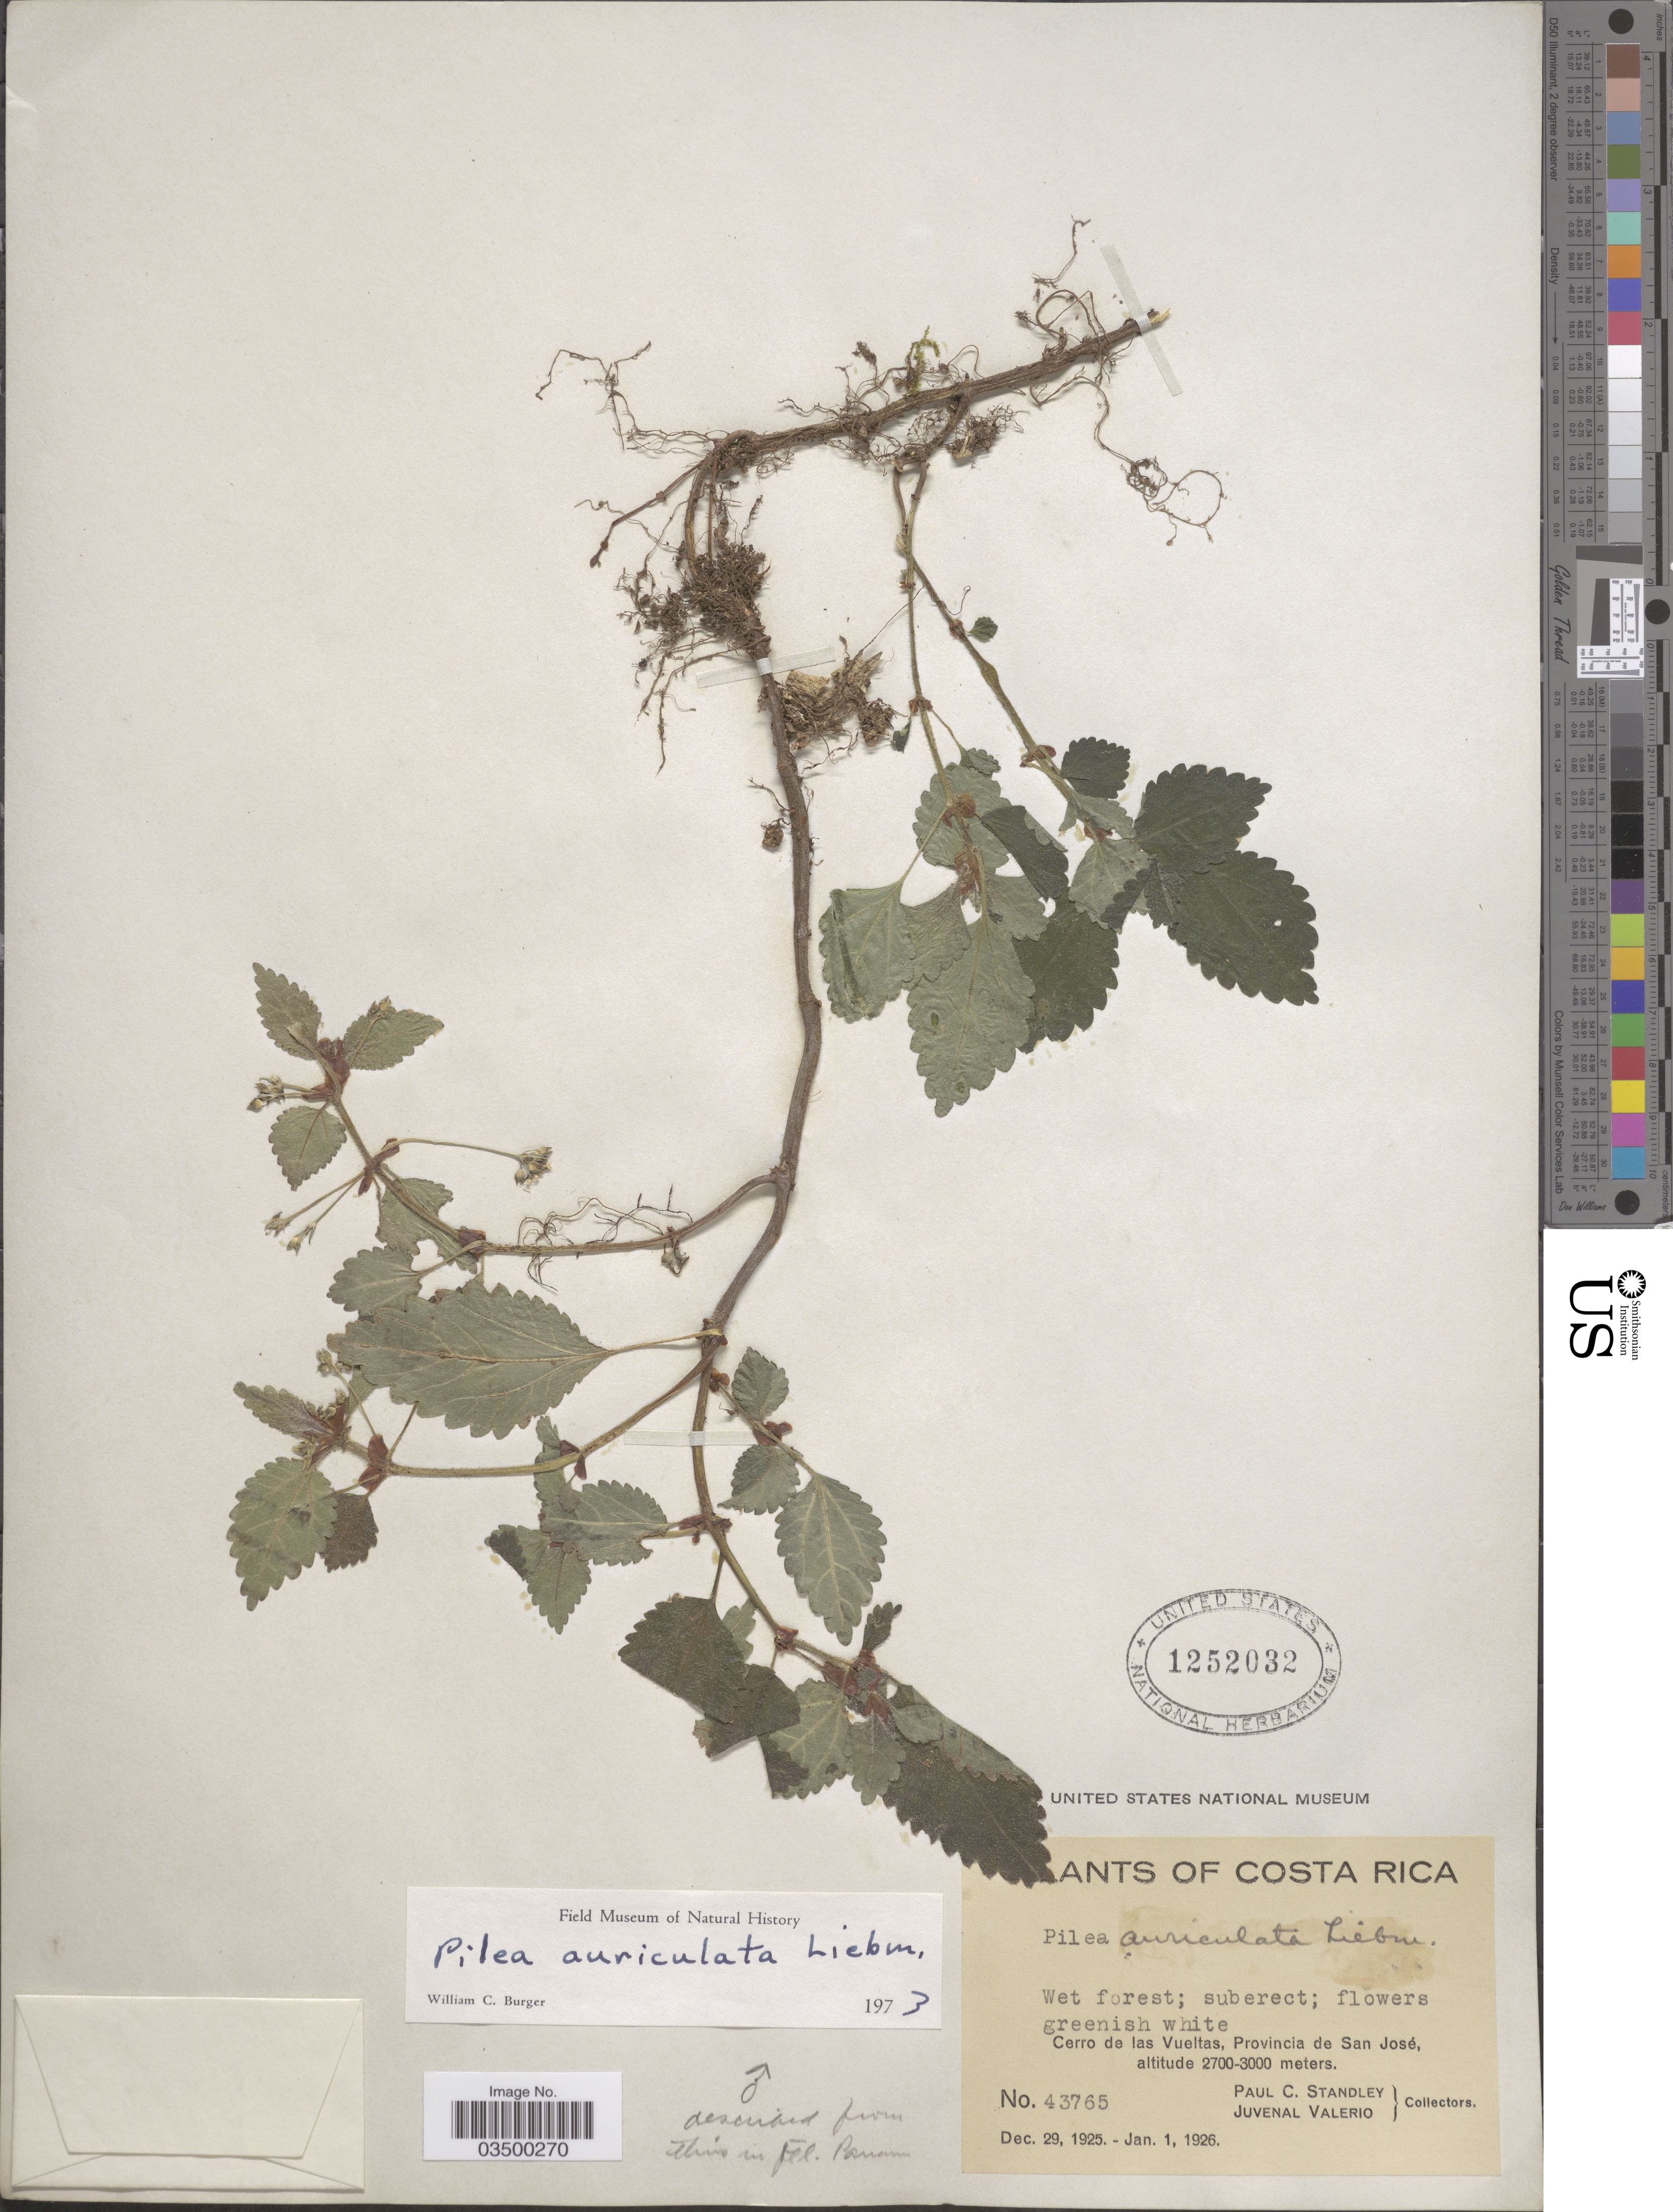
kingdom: Plantae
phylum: Tracheophyta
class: Magnoliopsida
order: Rosales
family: Urticaceae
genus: Pilea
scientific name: Pilea auriculata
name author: Liebm.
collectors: P. C. Standley & J. Valerio R.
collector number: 43765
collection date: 1925-12-29/1926-01-01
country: Costa Rica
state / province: San José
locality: Cerro de las Vueltas.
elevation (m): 2700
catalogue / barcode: US 1252032